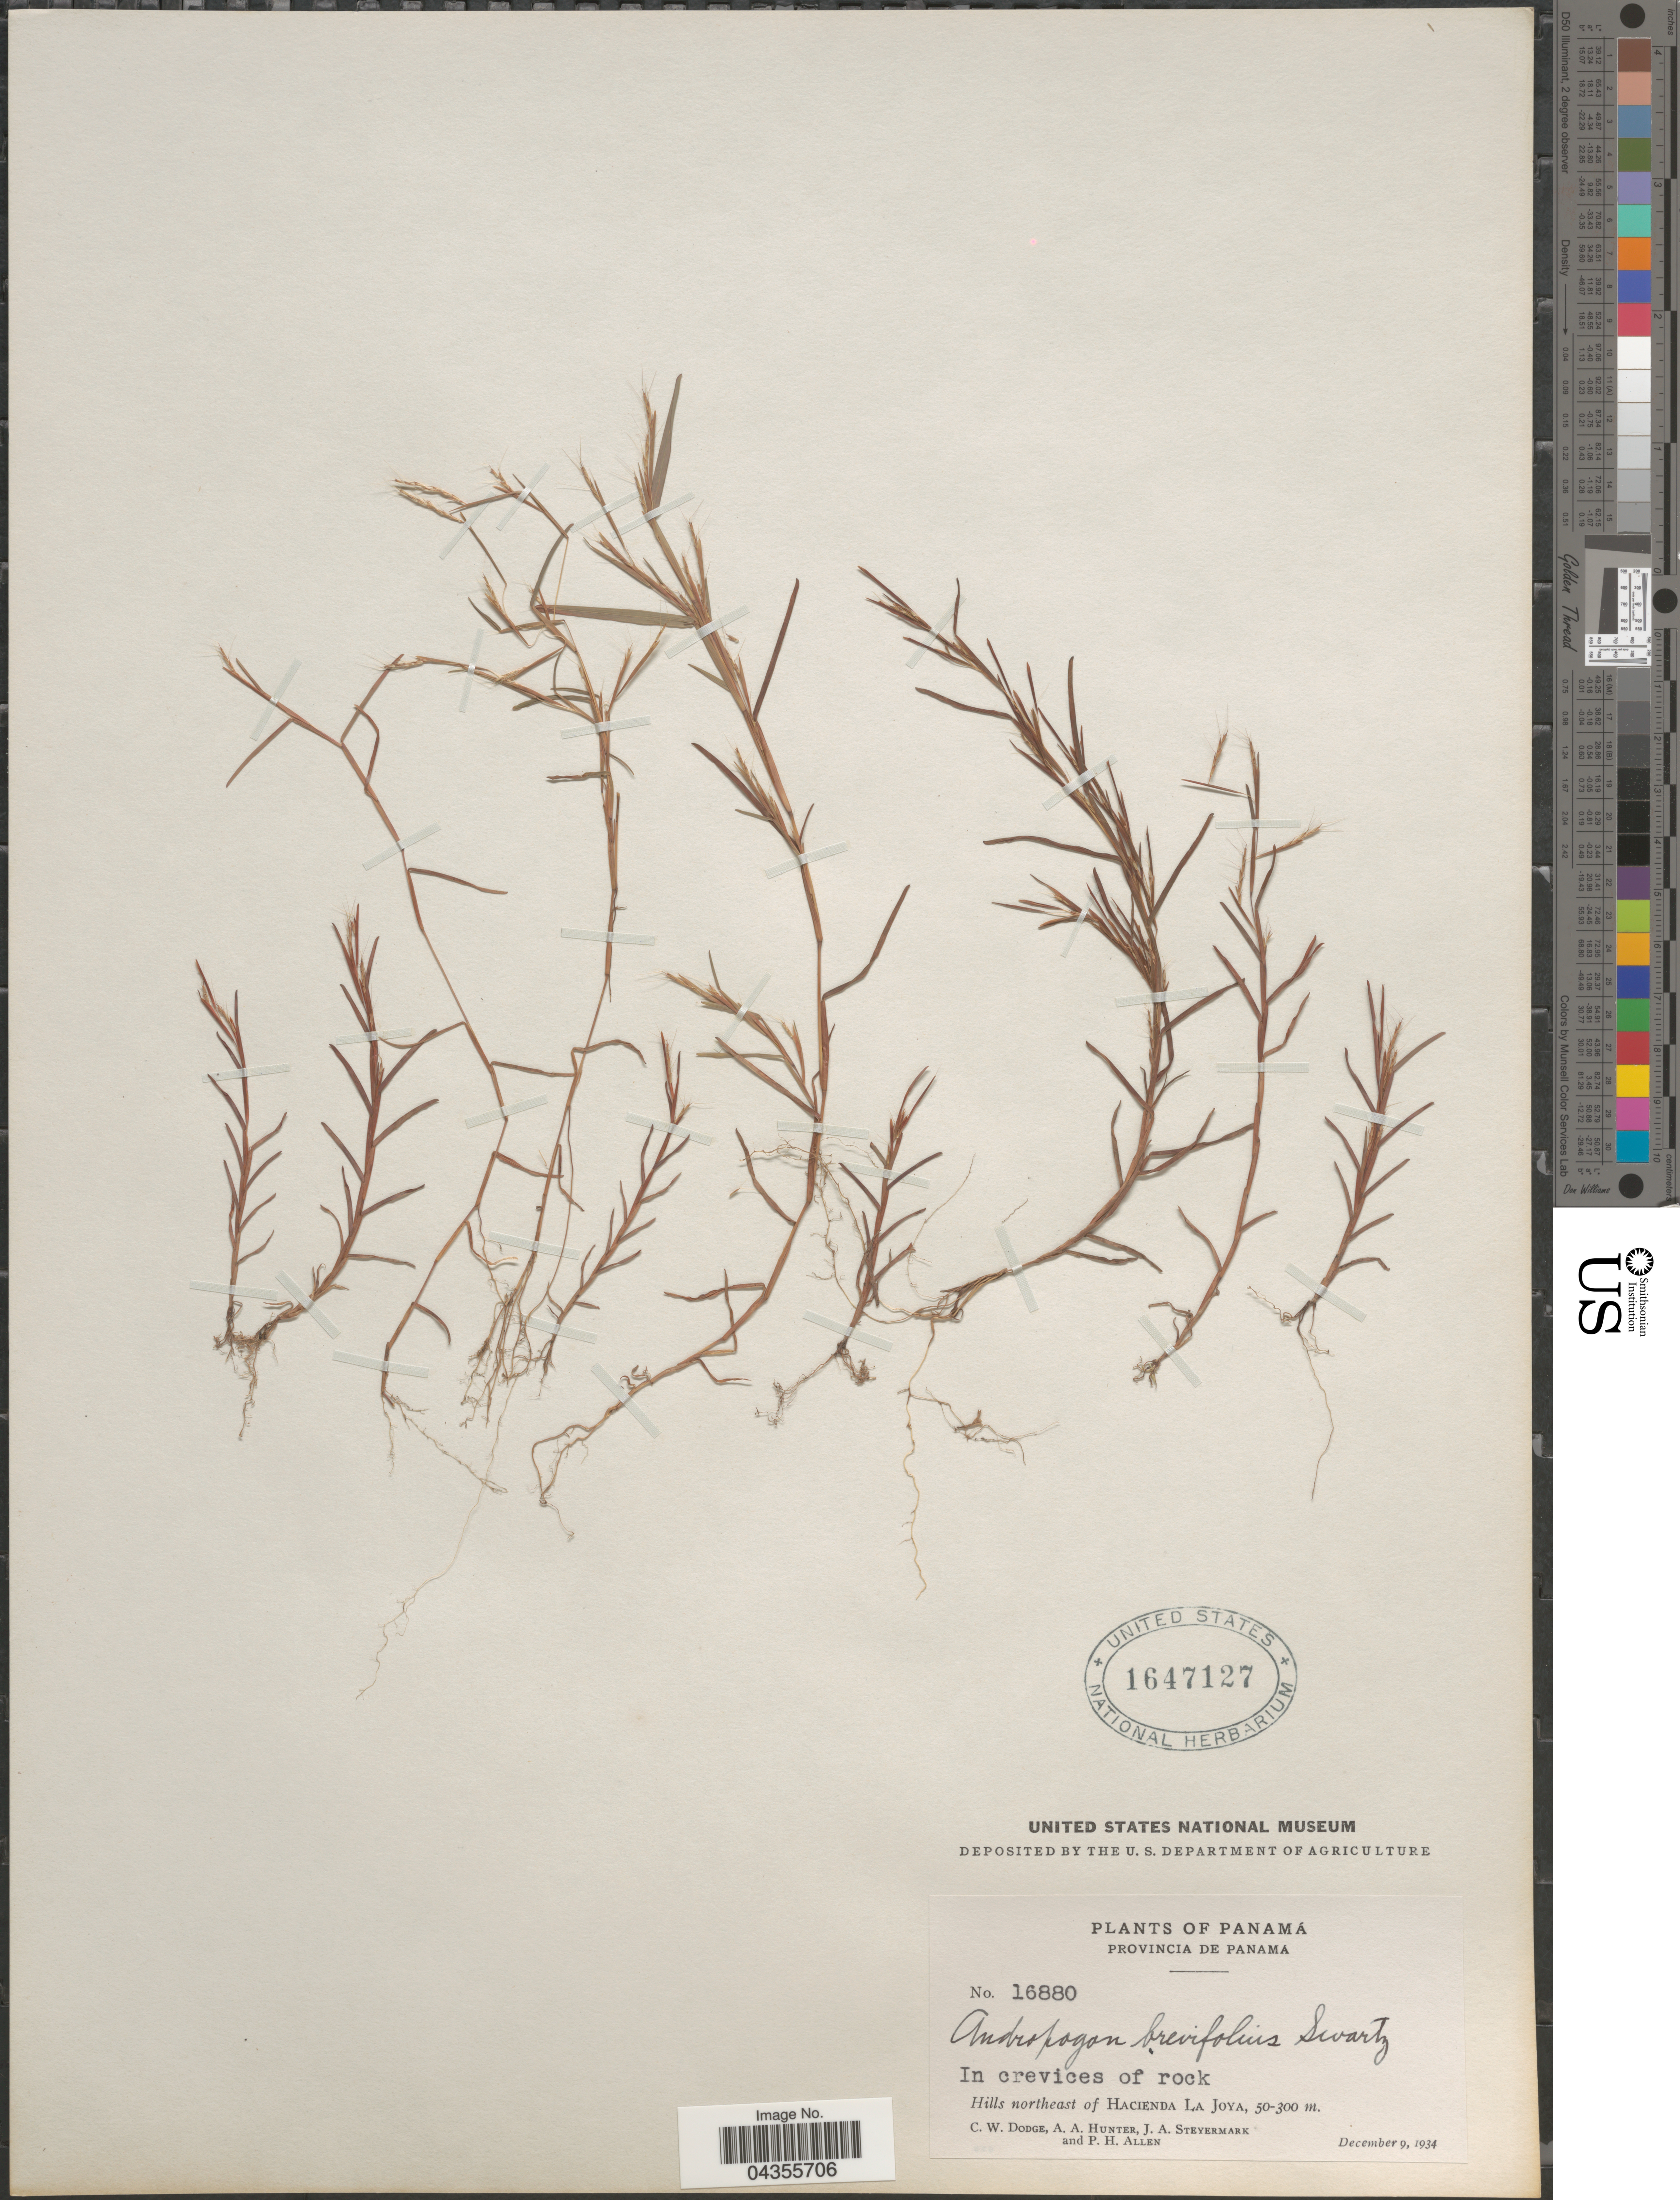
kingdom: Plantae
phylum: Tracheophyta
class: Liliopsida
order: Poales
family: Poaceae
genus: Schizachyrium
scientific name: Schizachyrium brevifolium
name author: (Sw.) Nees ex Büse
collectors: C. Dodge, A. Hunter, J. Steyermark & P. H. Allen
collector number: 16880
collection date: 1934-12-09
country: Panama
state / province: Panamá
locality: In crevices of rock. Hills northeast of Hacienda La Joya.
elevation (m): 50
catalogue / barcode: US 1647127